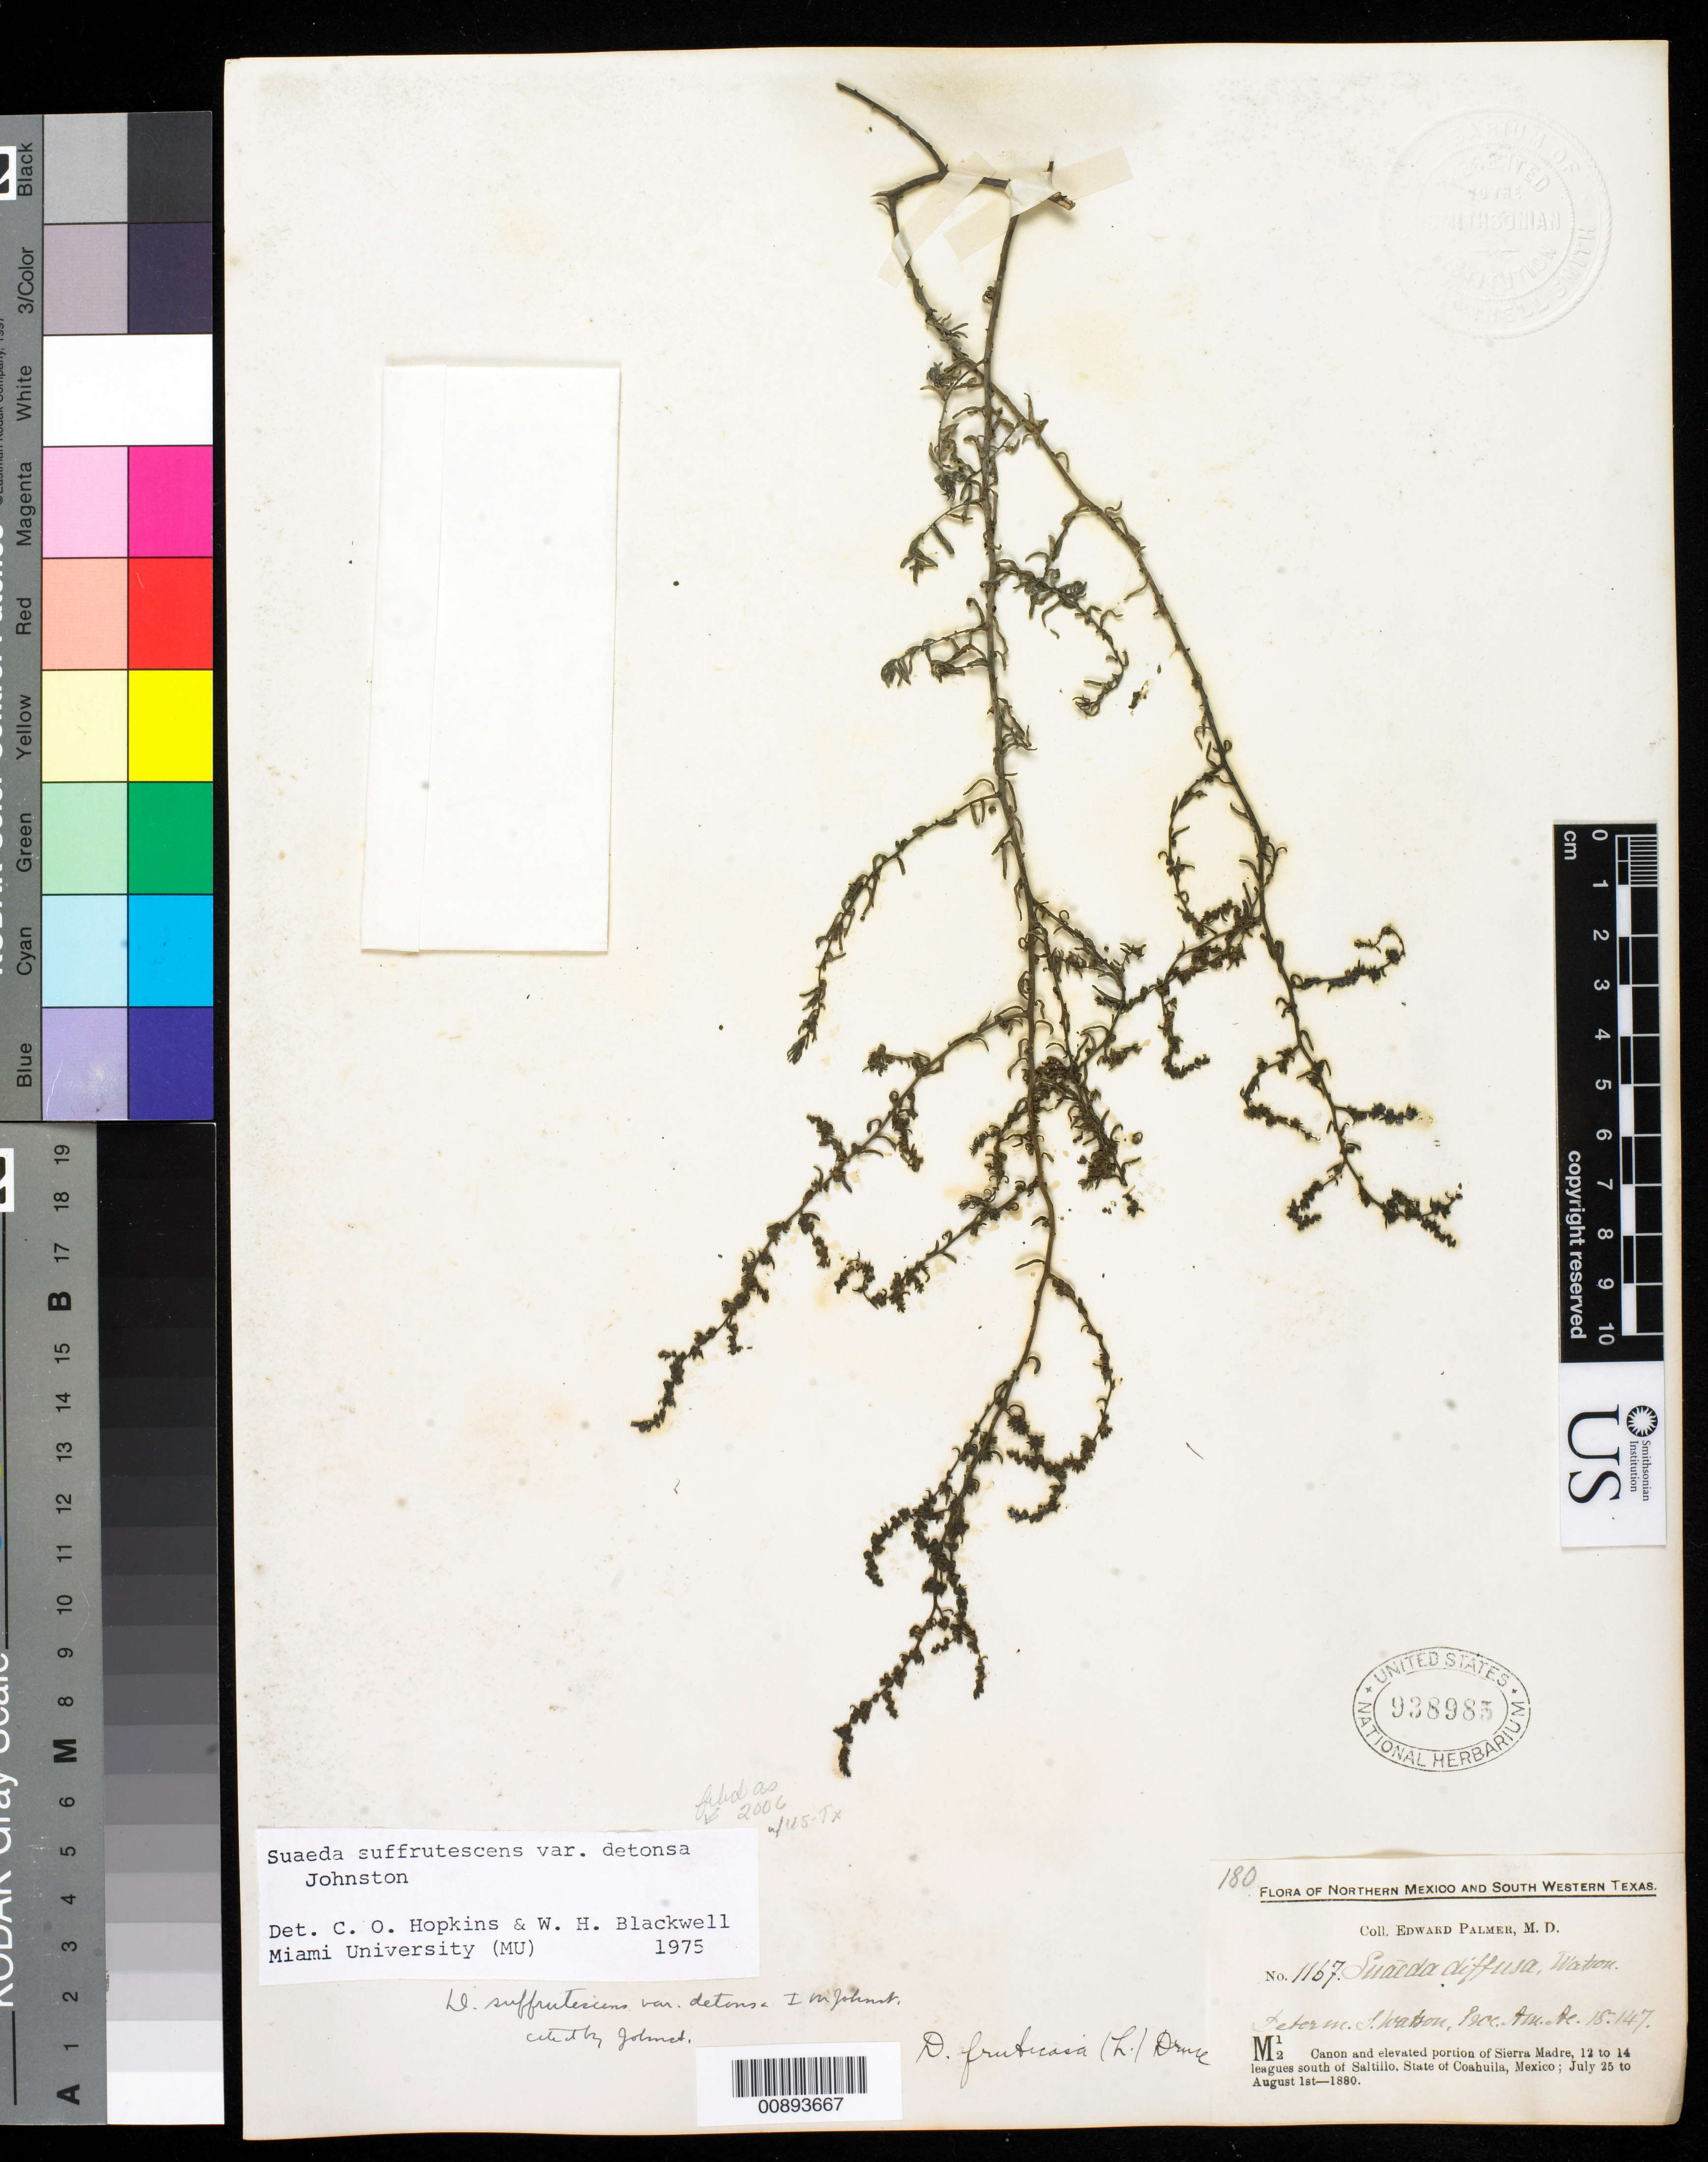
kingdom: Plantae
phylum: Tracheophyta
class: Magnoliopsida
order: Caryophyllales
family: Amaranthaceae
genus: Suaeda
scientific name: Suaeda suffrutescens var. detonsa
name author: I.M. Johnst.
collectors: E. Palmer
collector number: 1167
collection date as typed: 25 Jul 1880 to 01 Aug 1880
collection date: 1880-07-25/1880-08-01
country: Mexico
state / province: Coahuila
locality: M12. Sierra Madre, 12 to 14 leagues south of Saltillo, Coahuila.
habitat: Cañon and elevated portions of Sierra.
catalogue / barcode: US 938985